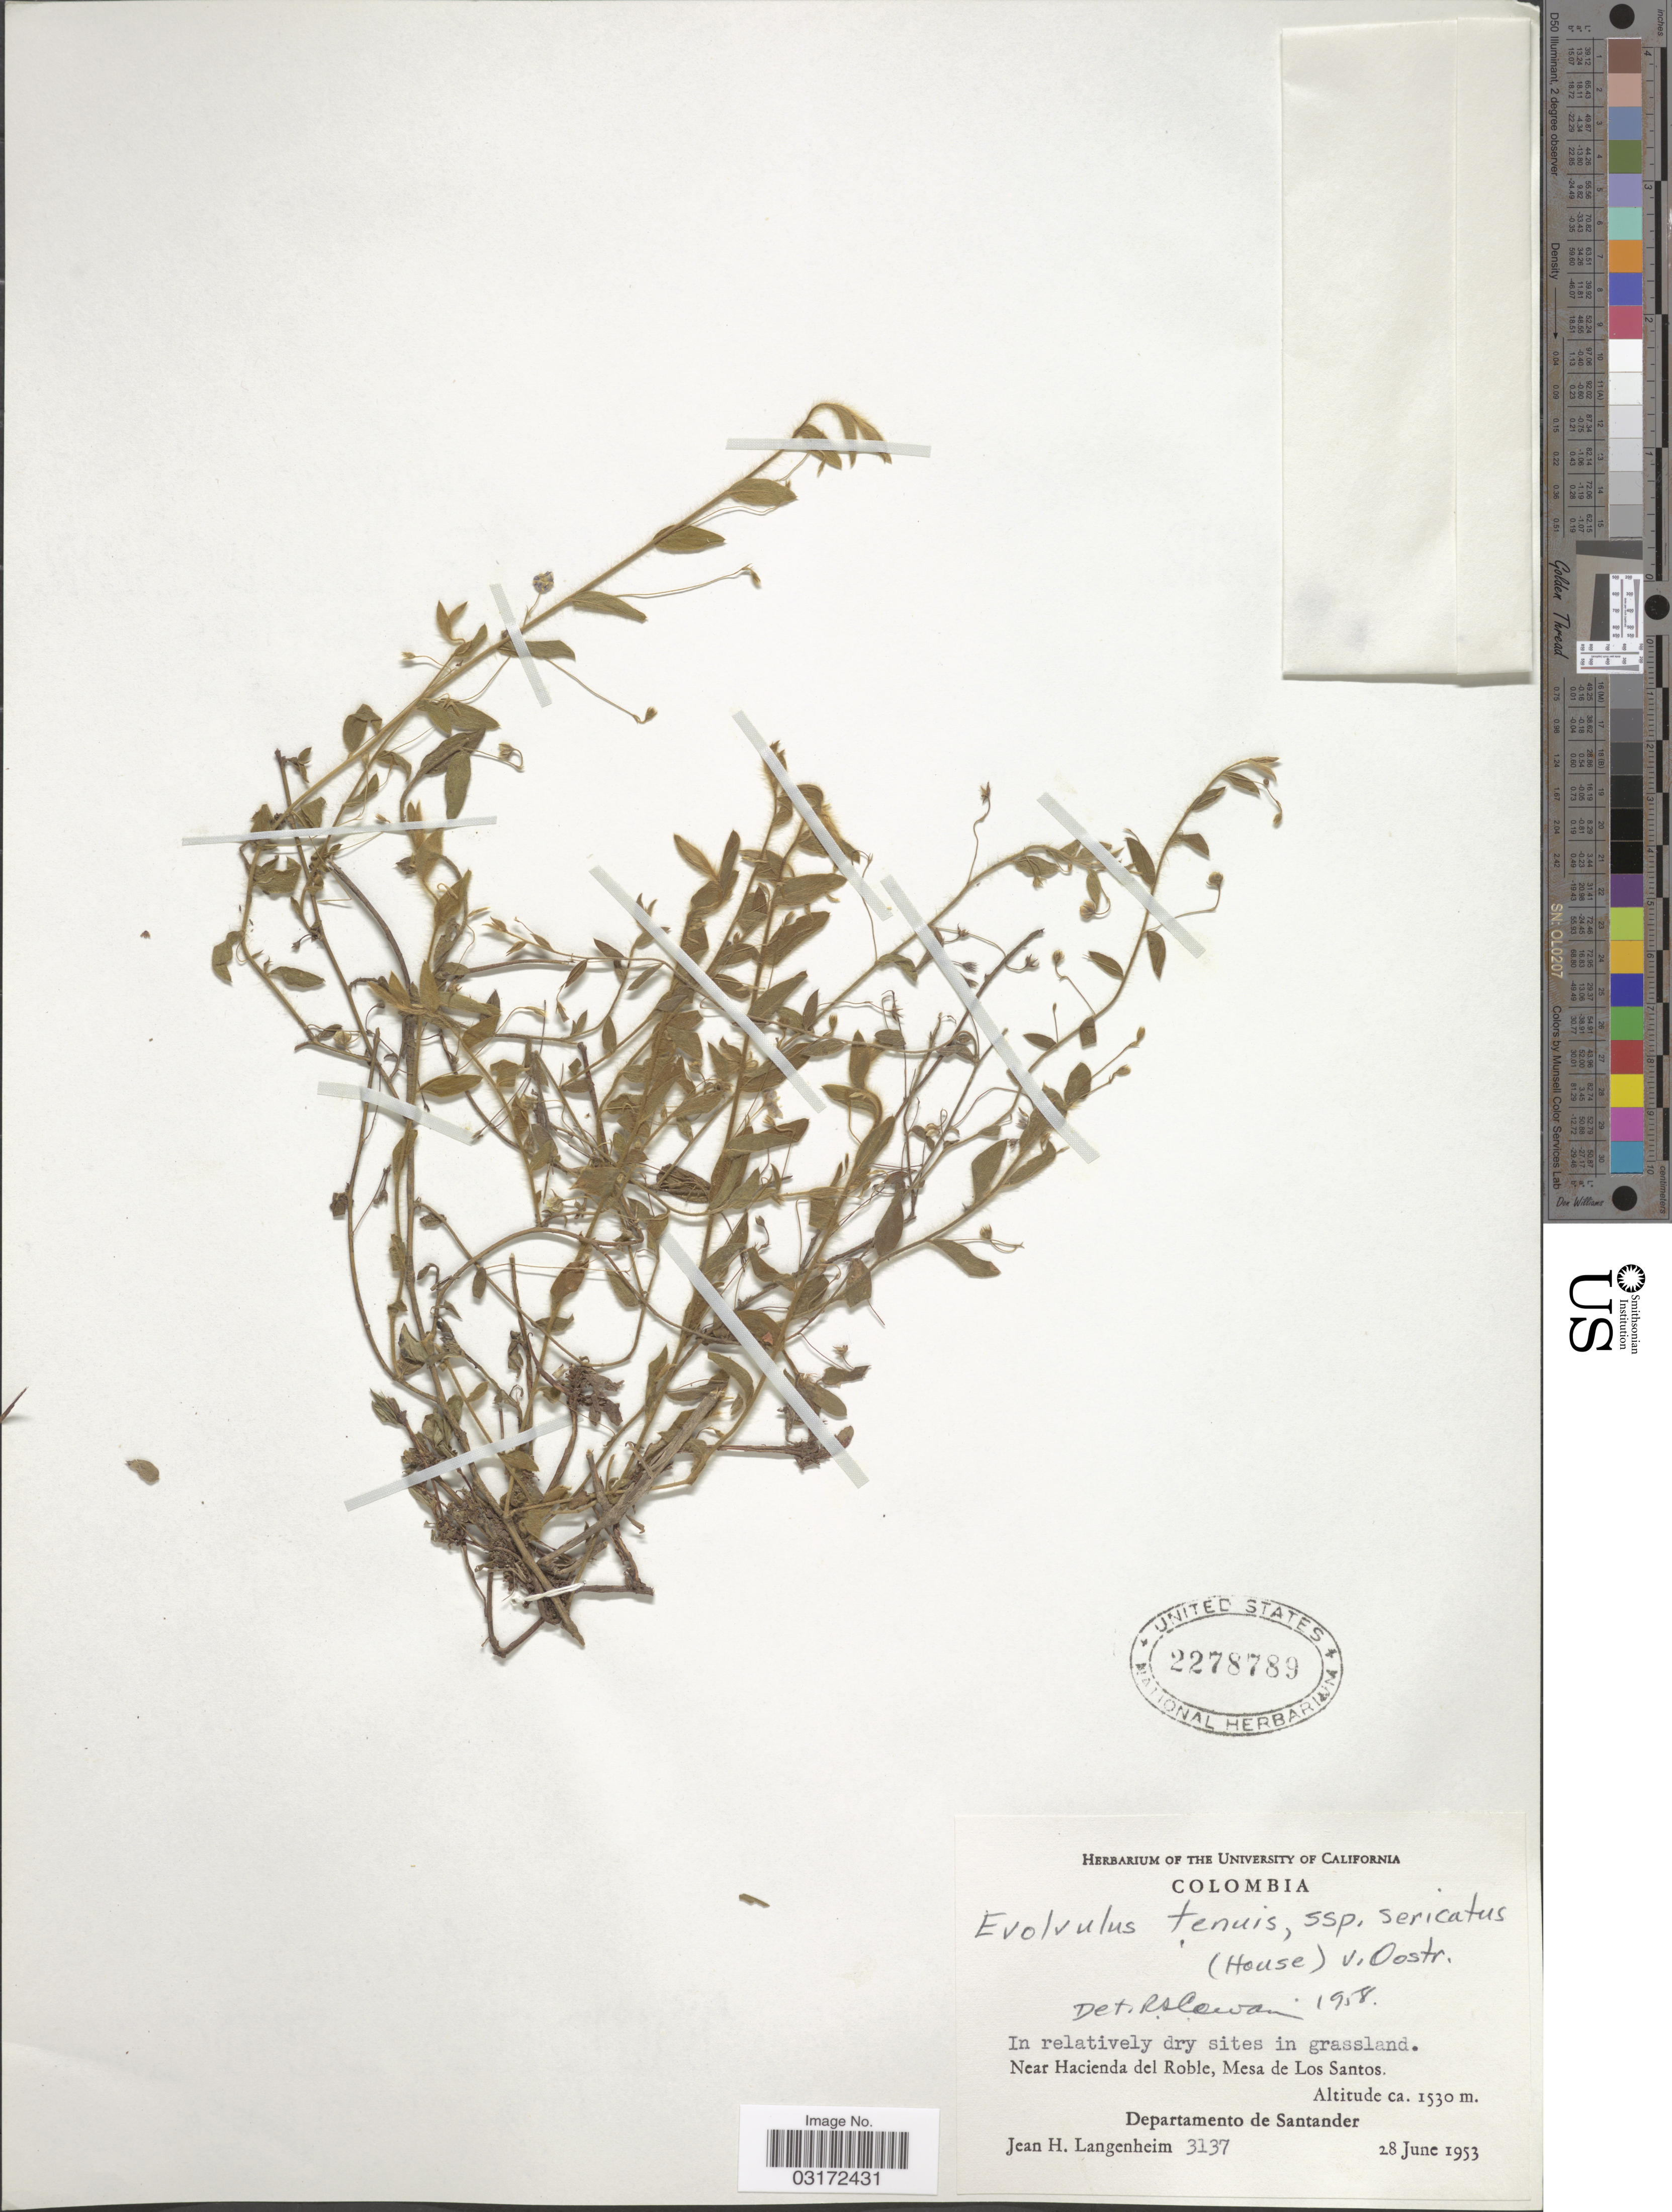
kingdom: Plantae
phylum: Tracheophyta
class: Magnoliopsida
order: Solanales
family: Convolvulaceae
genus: Evolvulus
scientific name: Evolvulus tenuis subsp. sericatus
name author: (House) Ooststr.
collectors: J. H. Langenheim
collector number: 3137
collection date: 1953-06-28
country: Colombia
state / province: Santander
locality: Near Hacienda del Roble, Mesa de Los Santos. Departamento de Santander.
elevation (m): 1530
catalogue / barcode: US 2278789